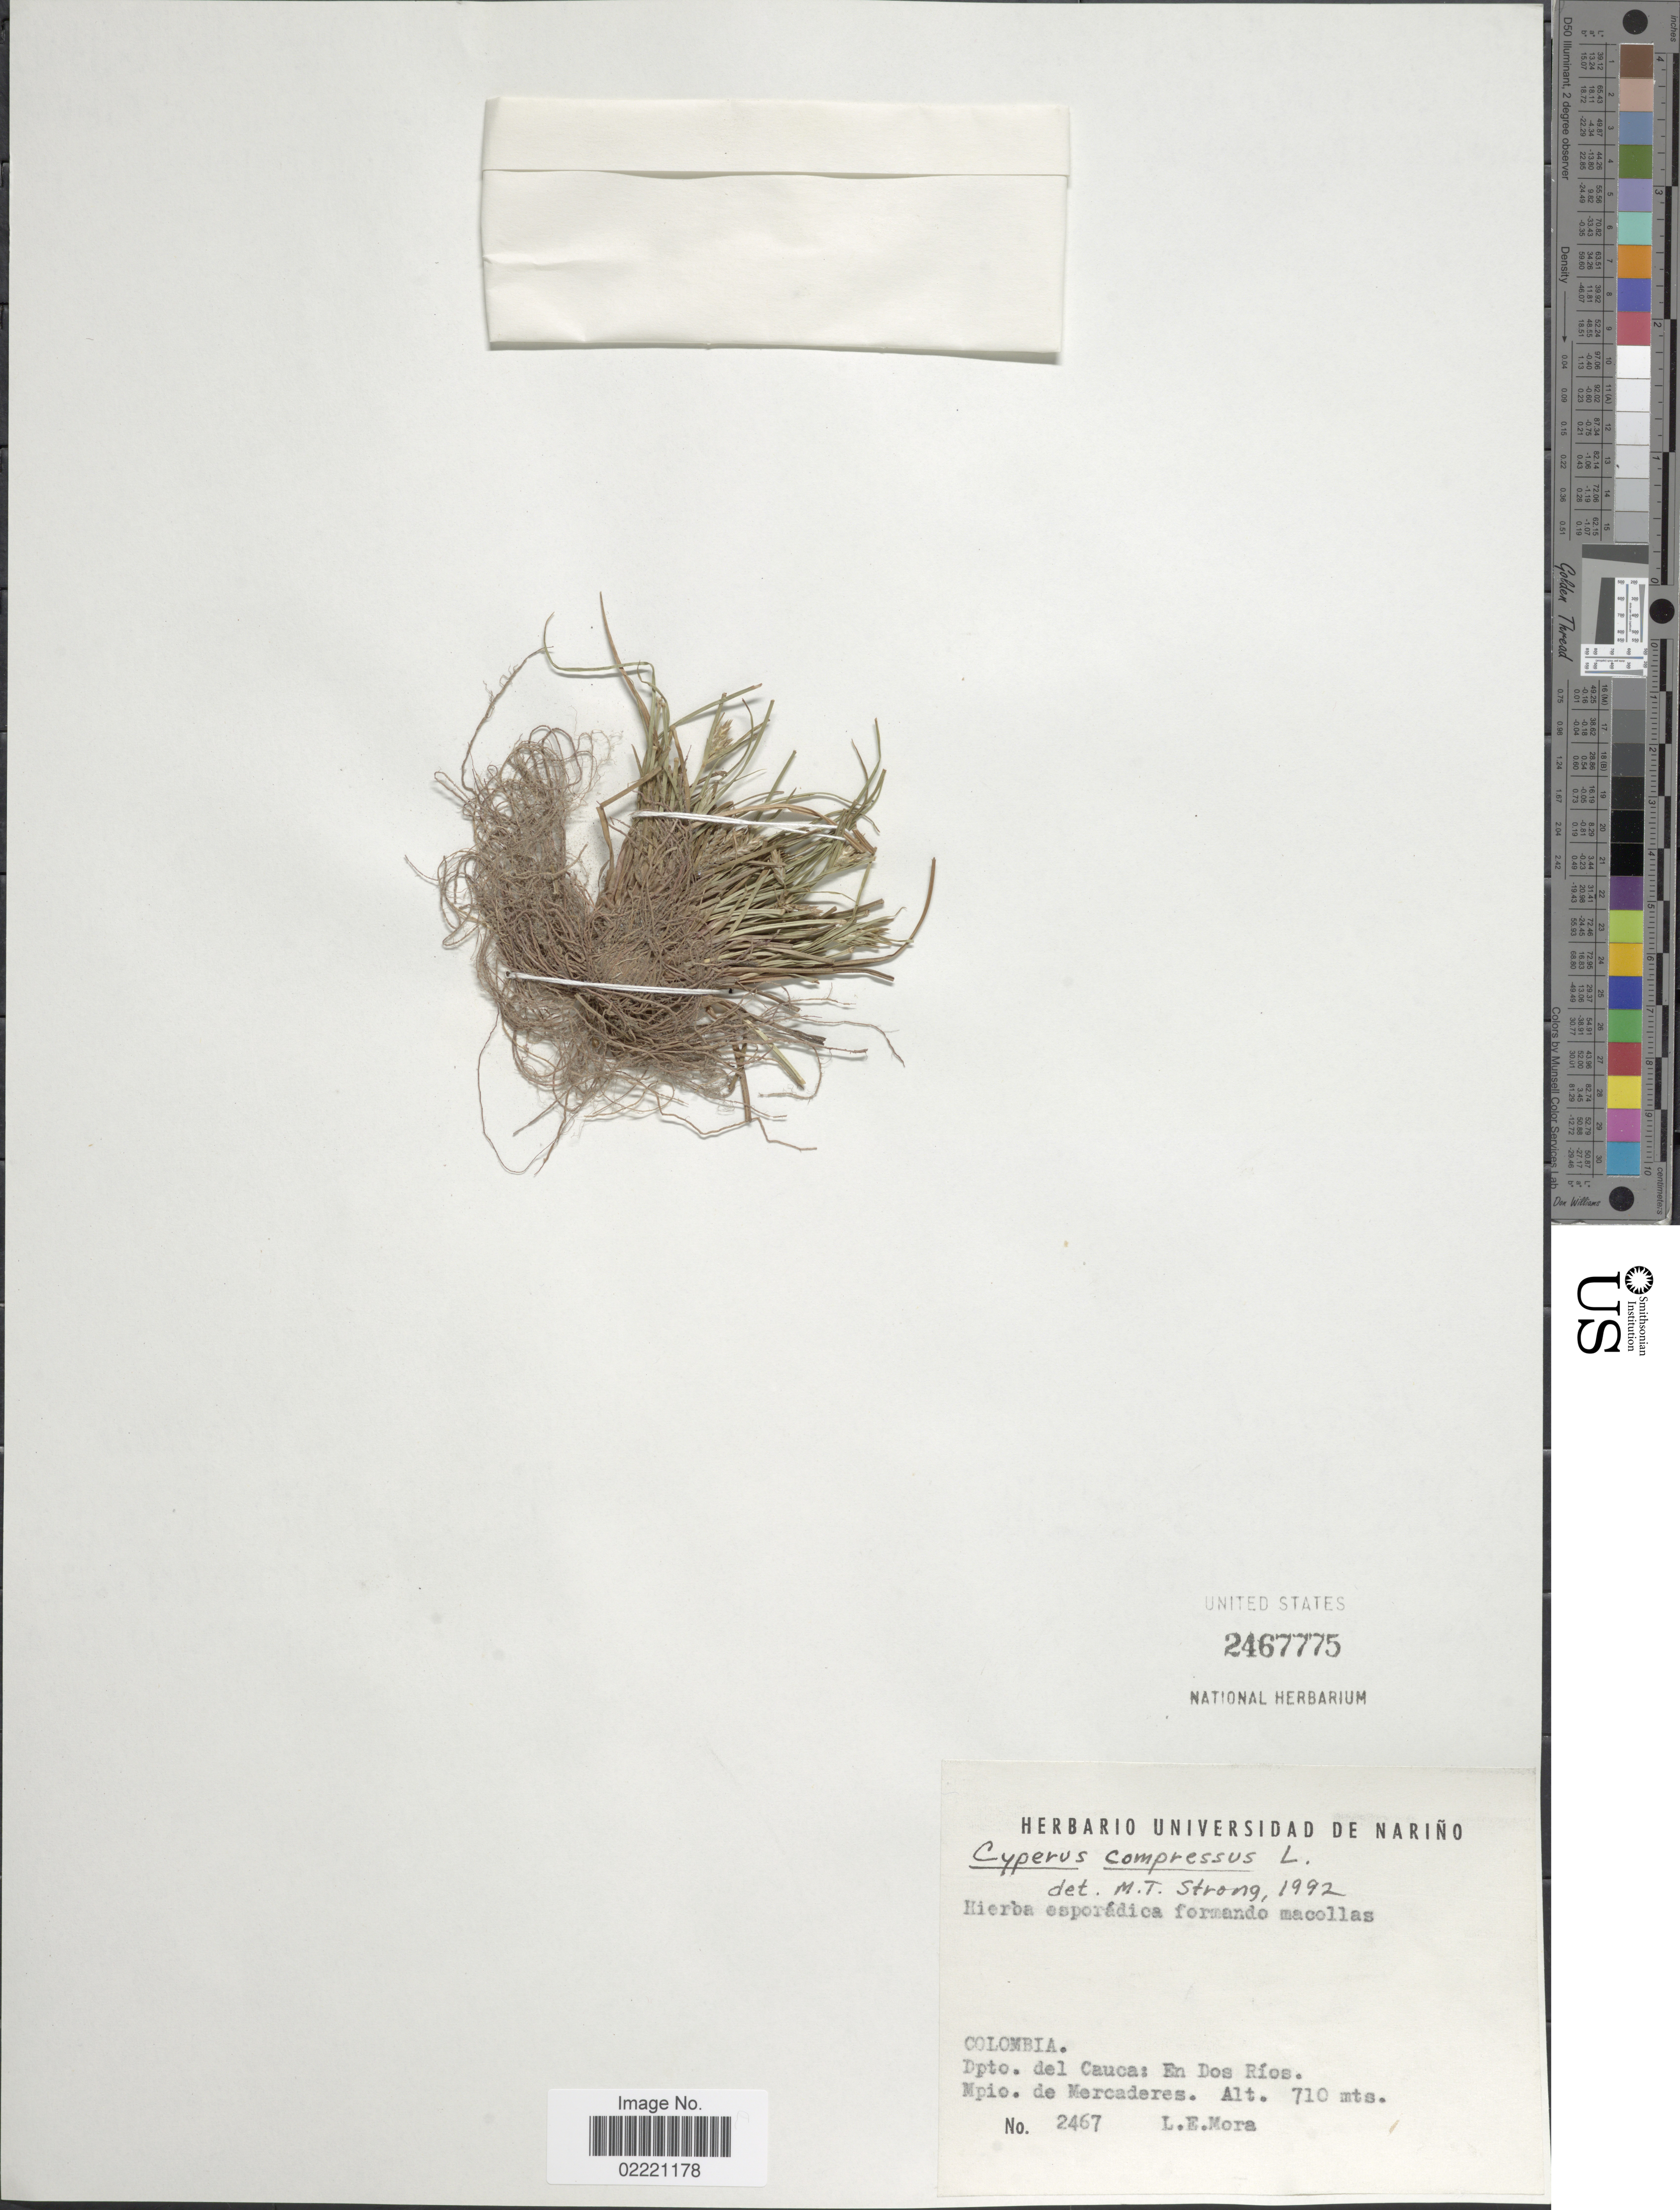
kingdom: Plantae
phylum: Tracheophyta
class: Liliopsida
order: Poales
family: Cyperaceae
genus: Cyperus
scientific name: Cyperus compressus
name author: L.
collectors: L. Mora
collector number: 2467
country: Colombia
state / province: Cauca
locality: Dpto. del Cauca, en Dos Rios, Mpio. de Mercaderes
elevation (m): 710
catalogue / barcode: US 2467775